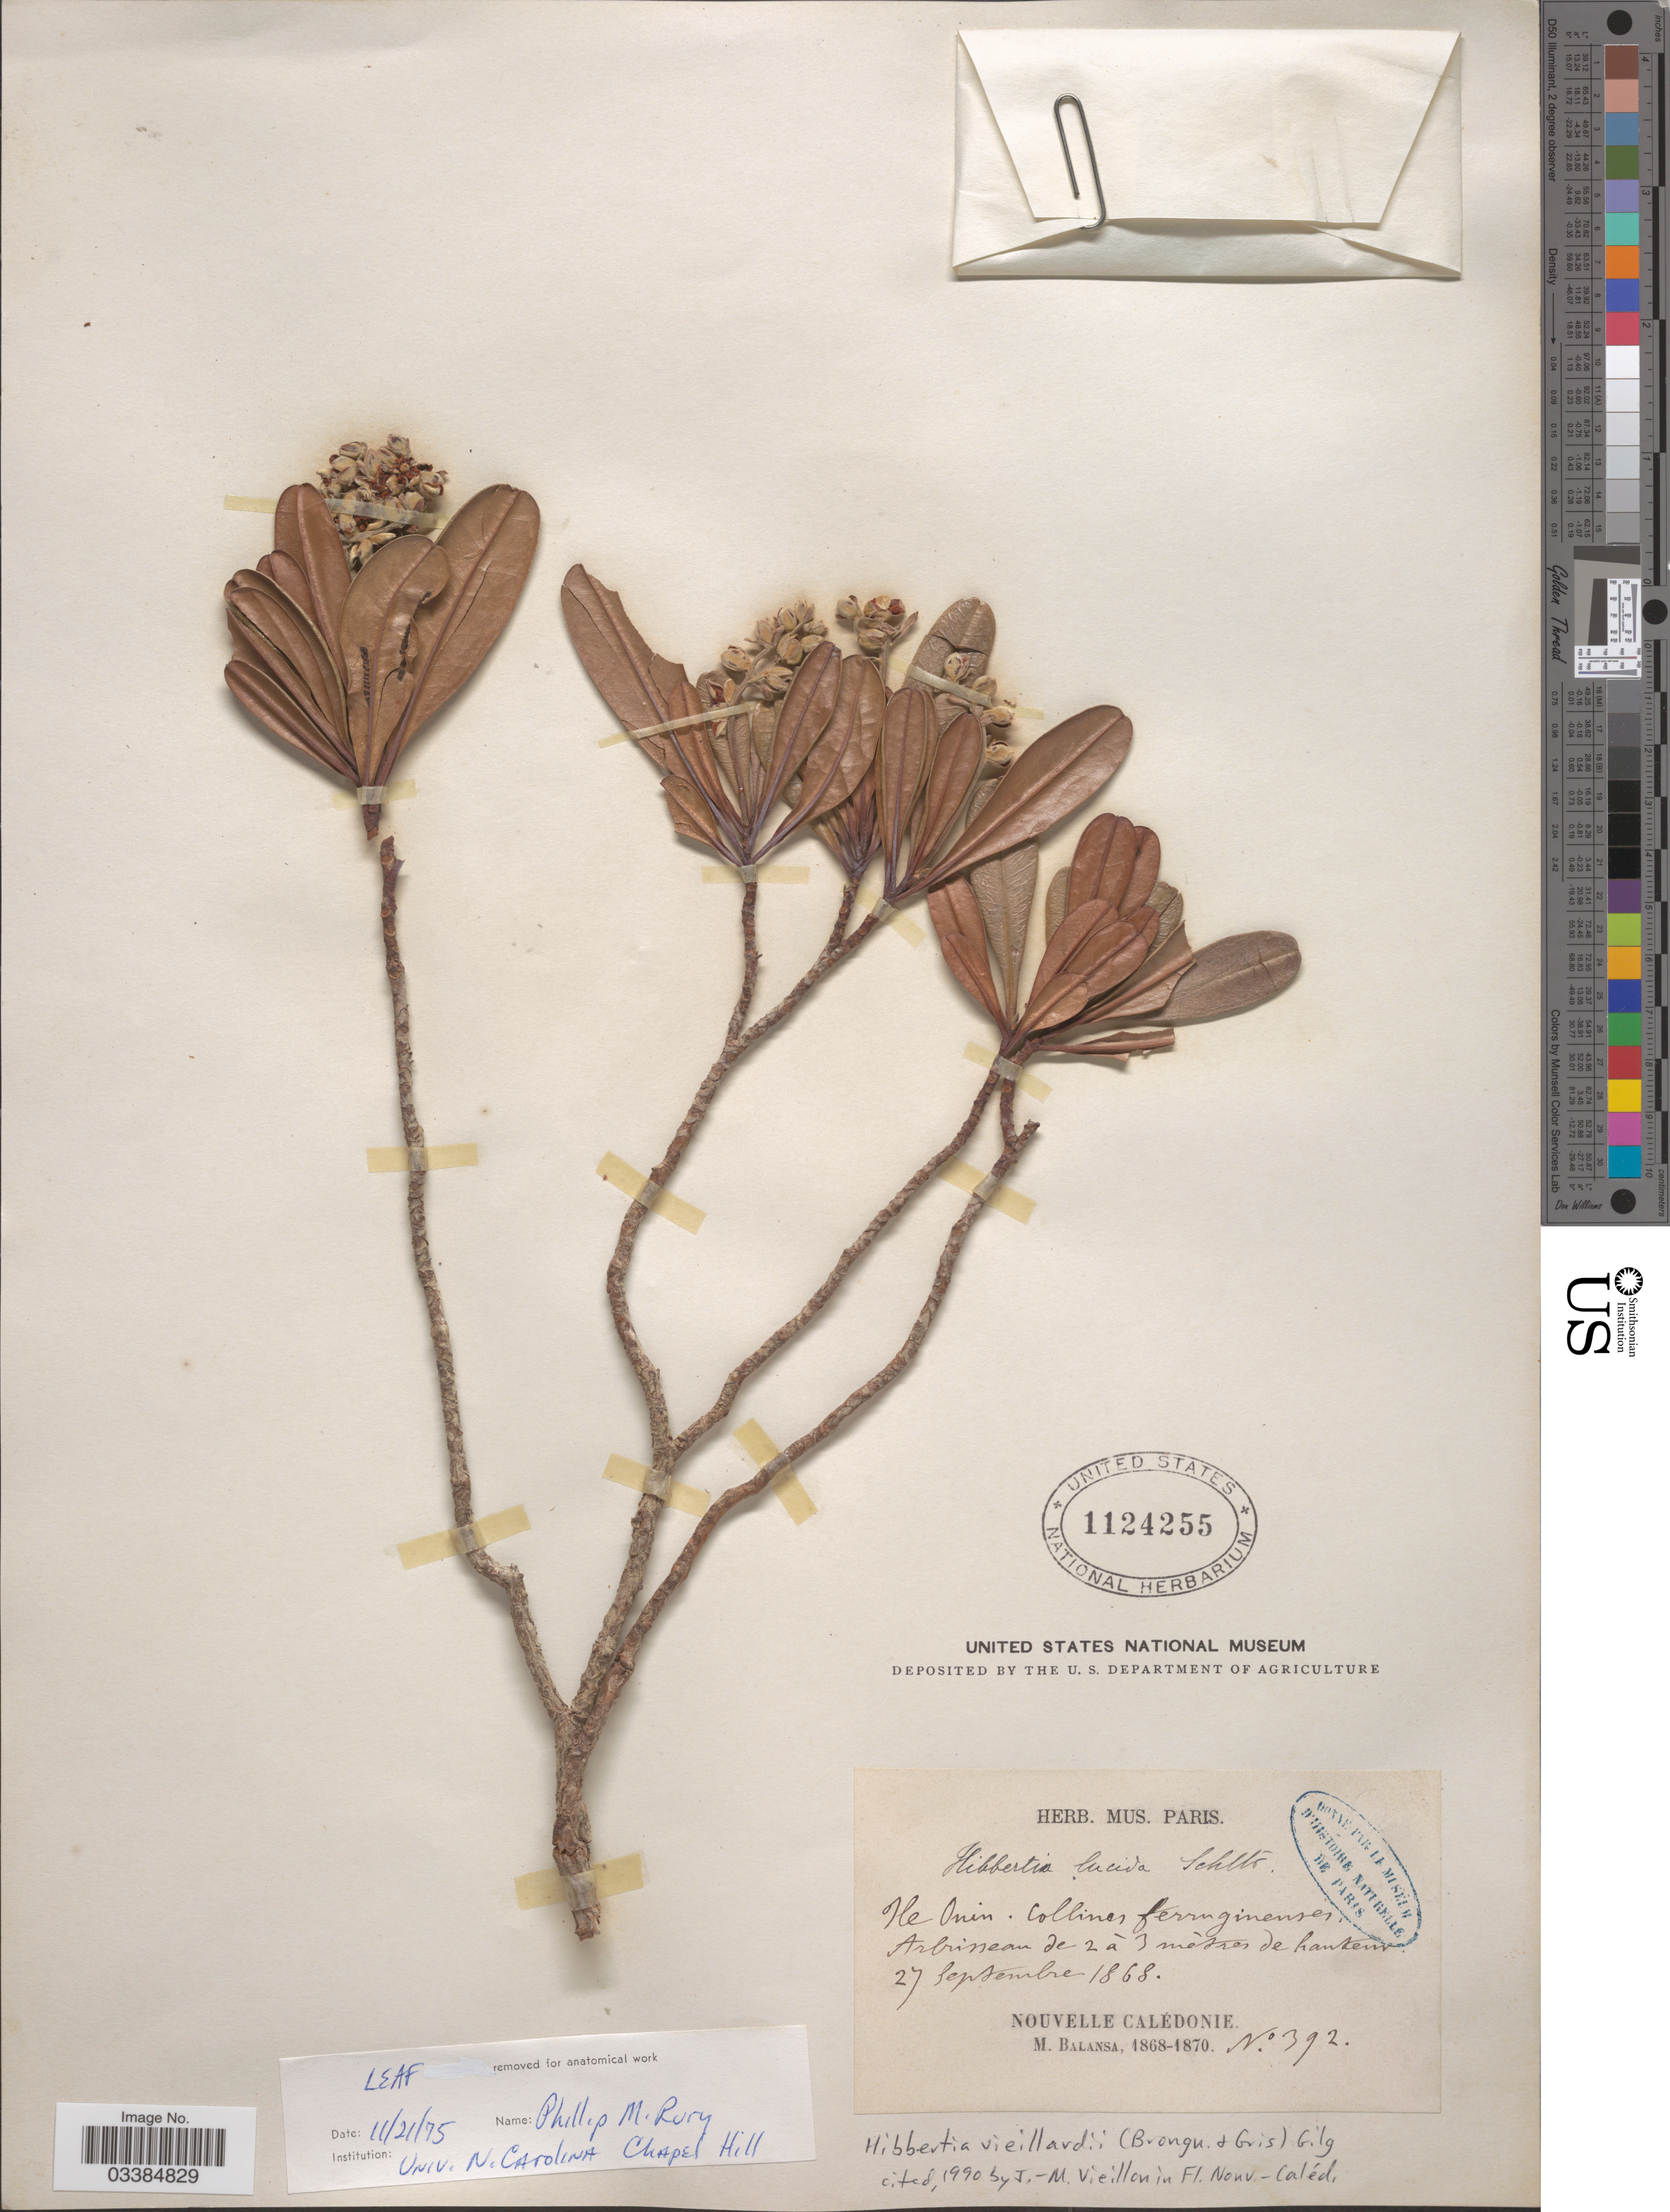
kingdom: Plantae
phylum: Tracheophyta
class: Magnoliopsida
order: Dilleniales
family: Dilleniaceae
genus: Hibbertia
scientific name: Hibbertia vieillardii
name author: Gilg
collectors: B. Balansa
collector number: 392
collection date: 1968-09-27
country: New Caledonia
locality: Ile Onin. Collines ferruginenses.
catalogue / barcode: US 1124255